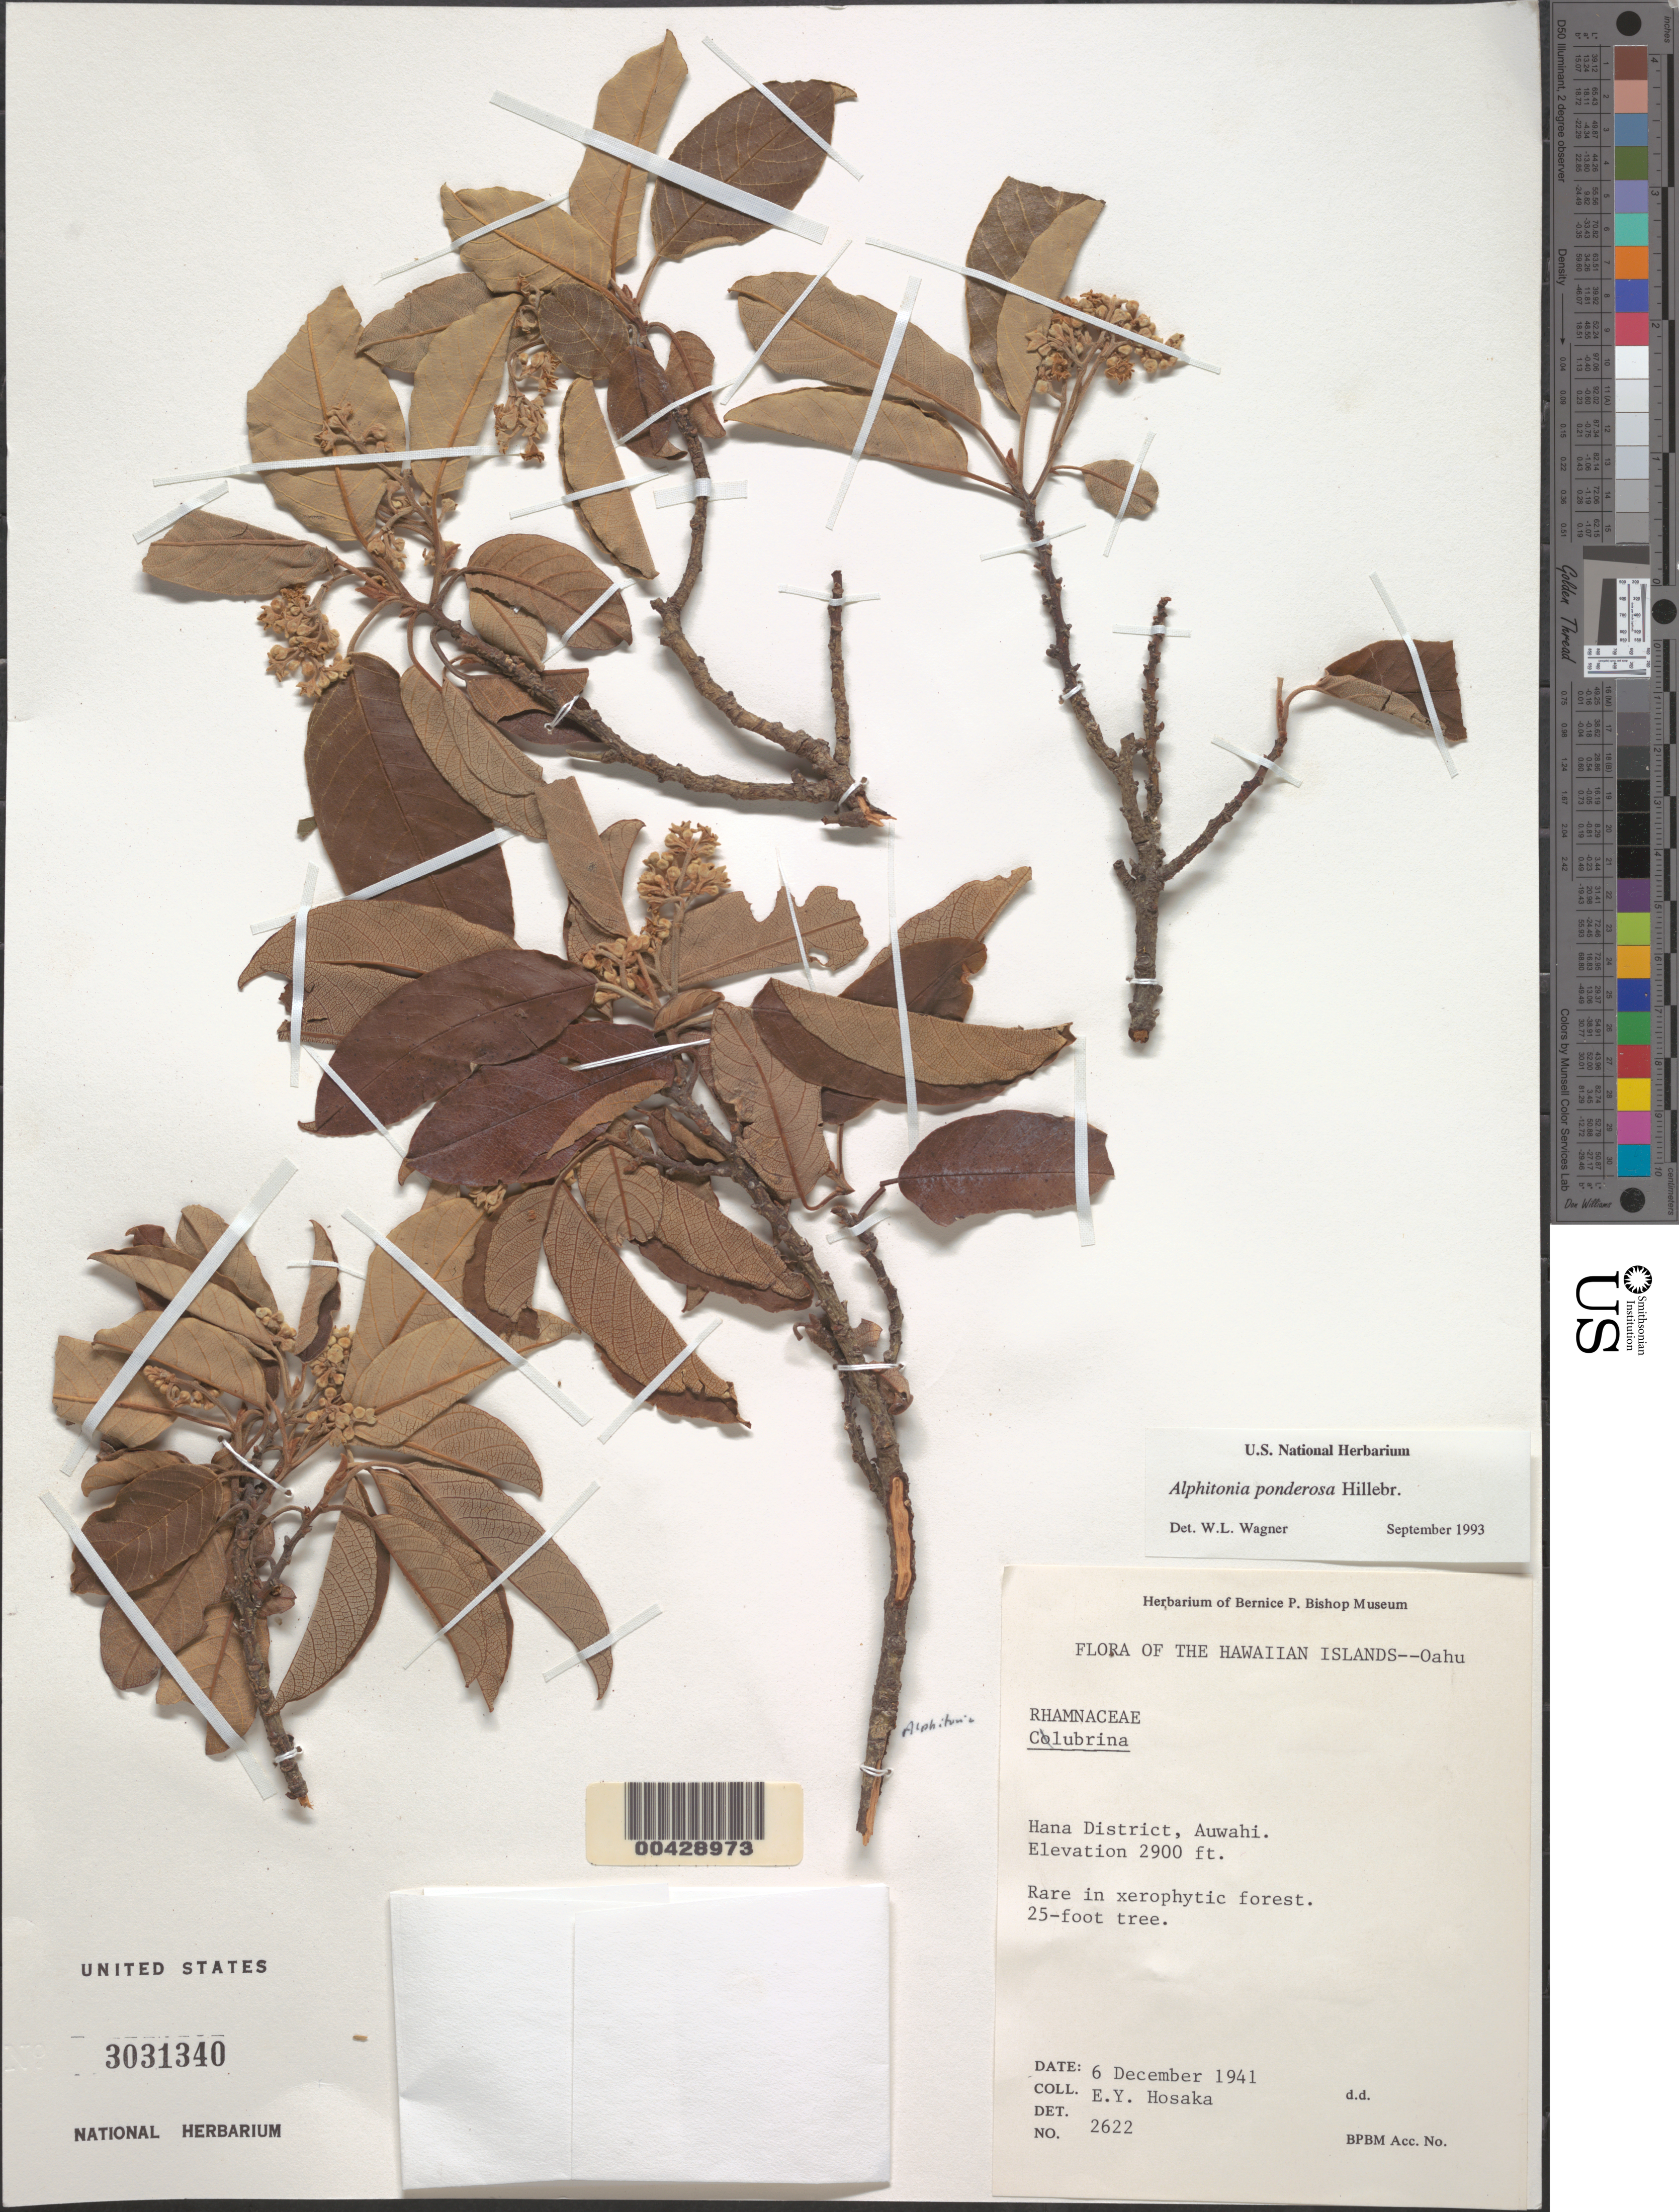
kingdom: Plantae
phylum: Tracheophyta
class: Magnoliopsida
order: Rosales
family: Rhamnaceae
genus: Alphitonia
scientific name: Alphitonia ponderosa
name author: Hillebr.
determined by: Wagner, W. L., (BOT), Smithsonian Institution - National Museum of Natural History (UNITED STATES)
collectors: E. Y. Hosaka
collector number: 2622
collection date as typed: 6 Dec 1941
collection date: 1941-12-06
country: United States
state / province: Hawaii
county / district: Honolulu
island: Oahu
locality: Hana District, Auwahi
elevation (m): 884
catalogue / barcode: US 3031340